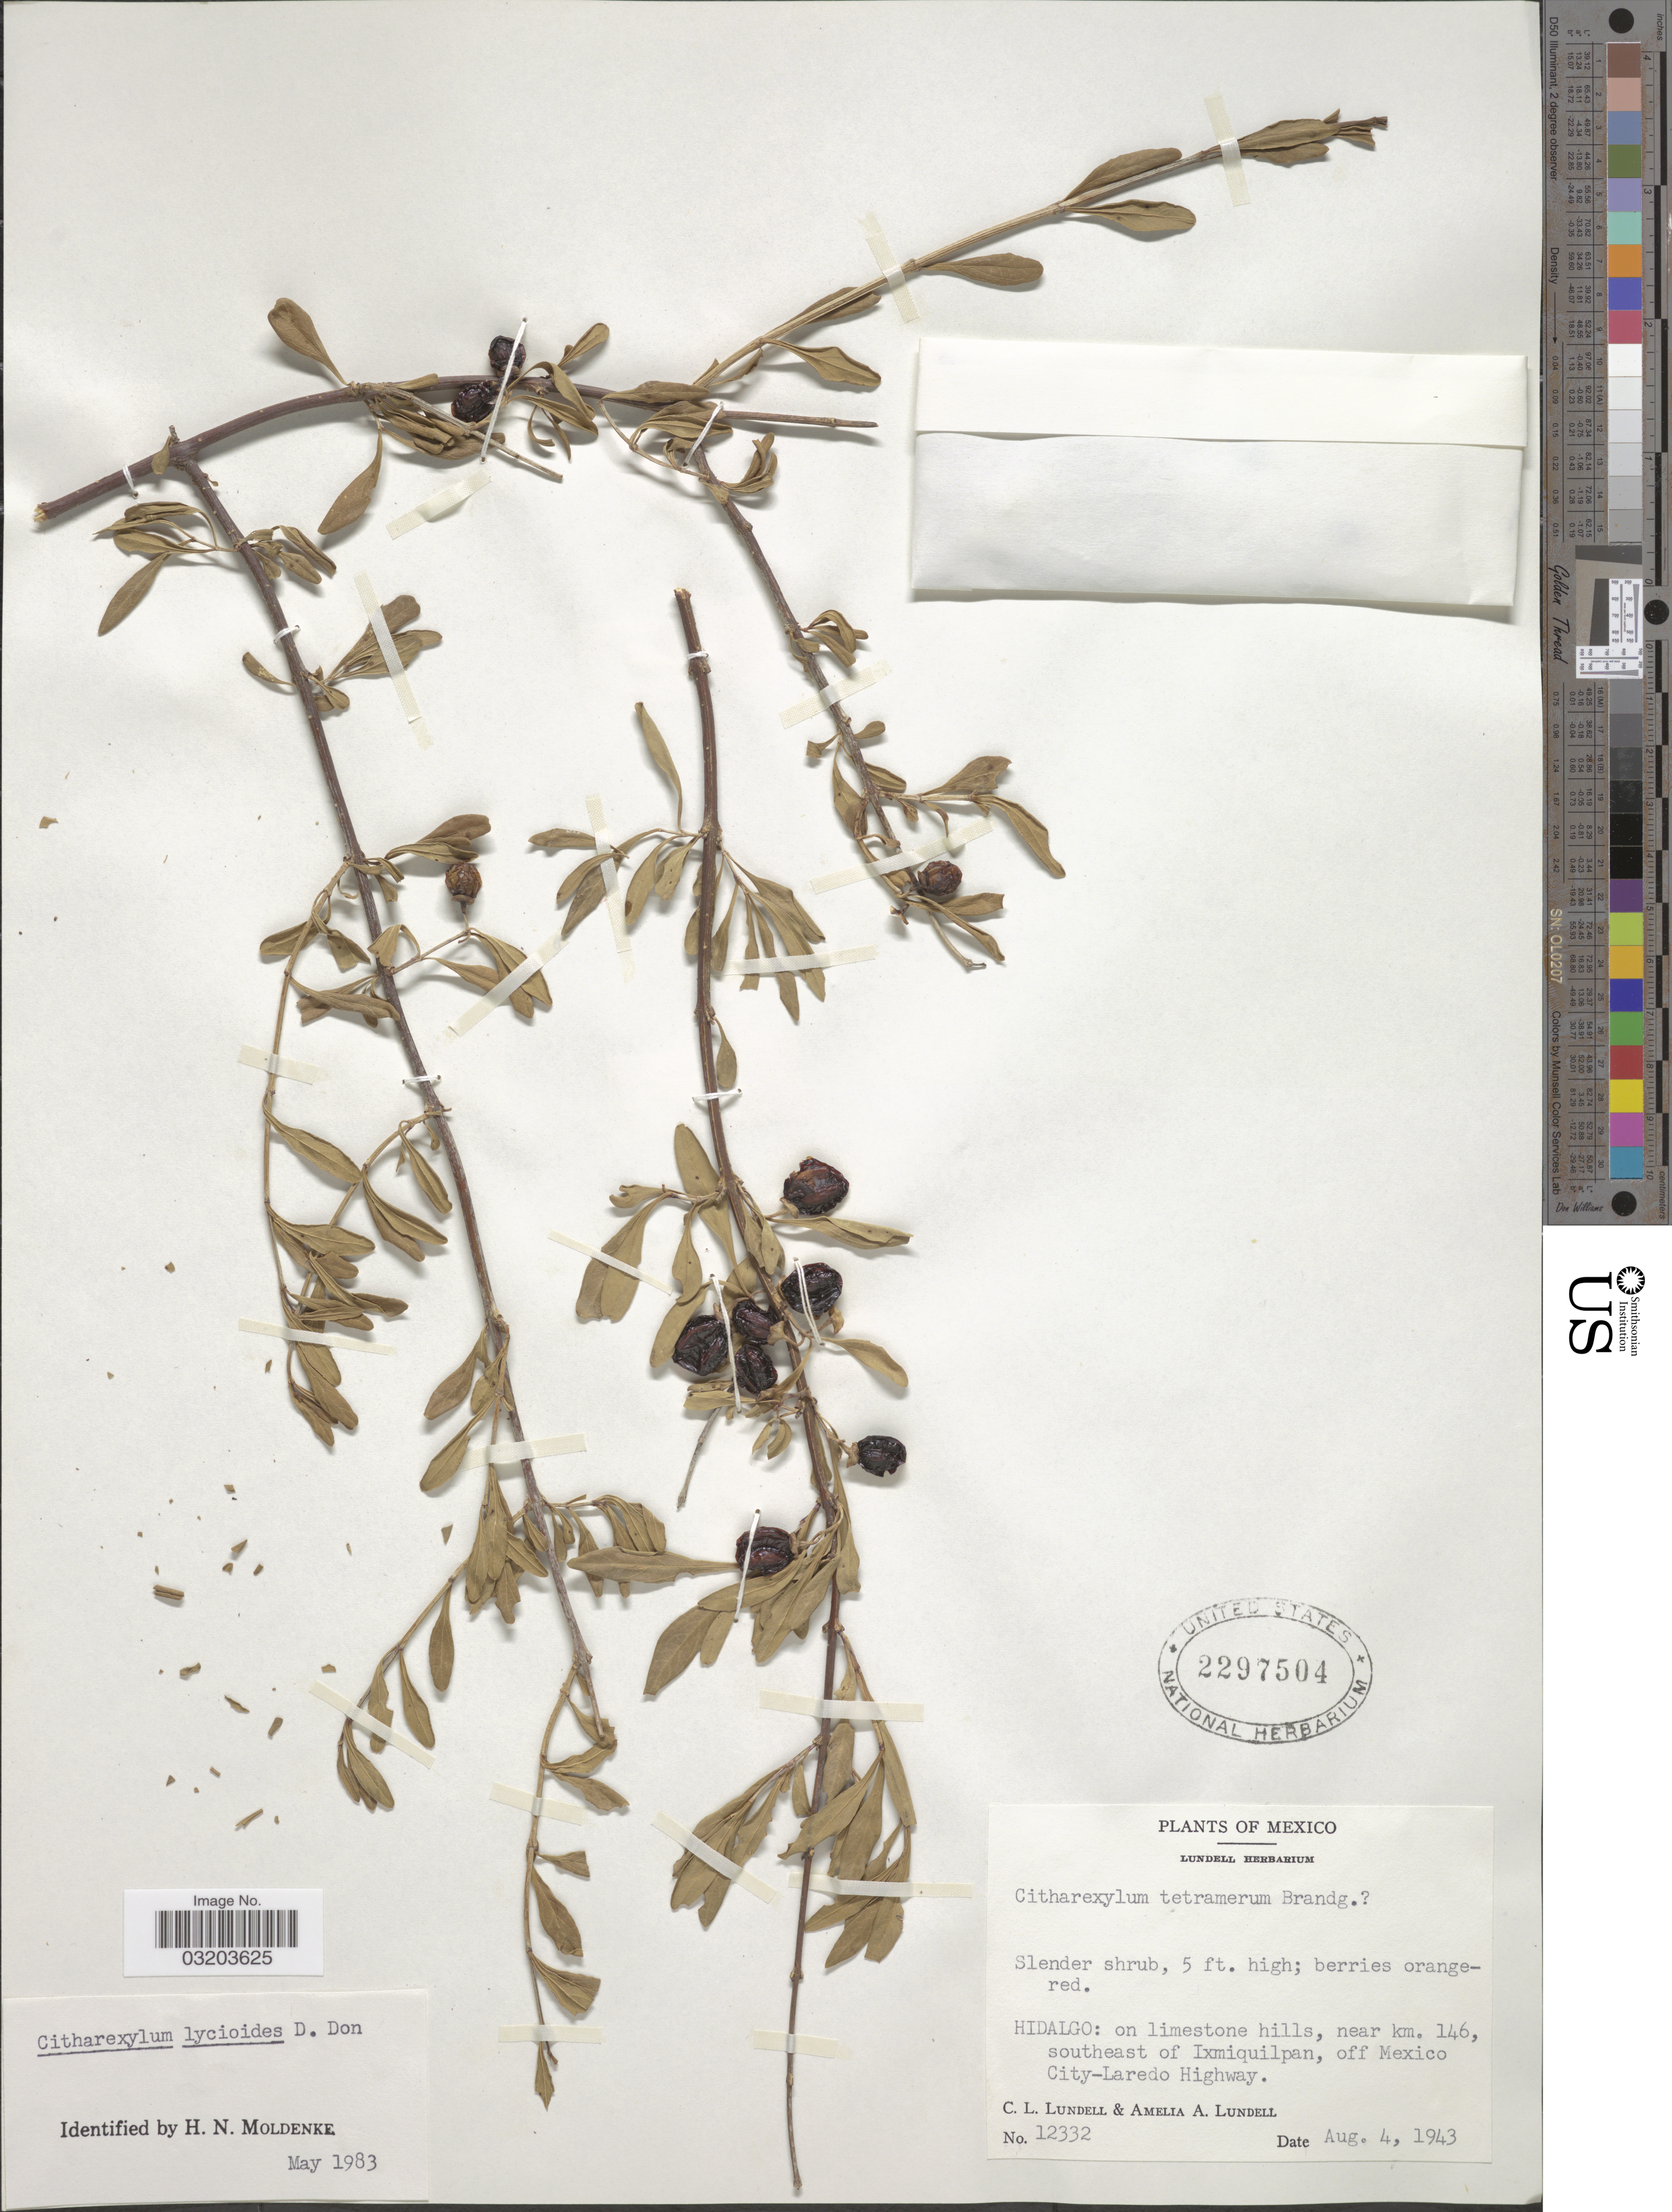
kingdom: Plantae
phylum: Tracheophyta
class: Magnoliopsida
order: Lamiales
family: Verbenaceae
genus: Citharexylum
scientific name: Citharexylum lycioides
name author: D. Don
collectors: C. L. Lundell & A. A. Lundell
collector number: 12332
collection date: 1943-08-04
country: Mexico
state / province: Hidalgo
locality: On limestone hills, near km. 146, southeast of Ixmiquilpan, off Mexico City-Laredo Highway.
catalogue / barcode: US 2297504